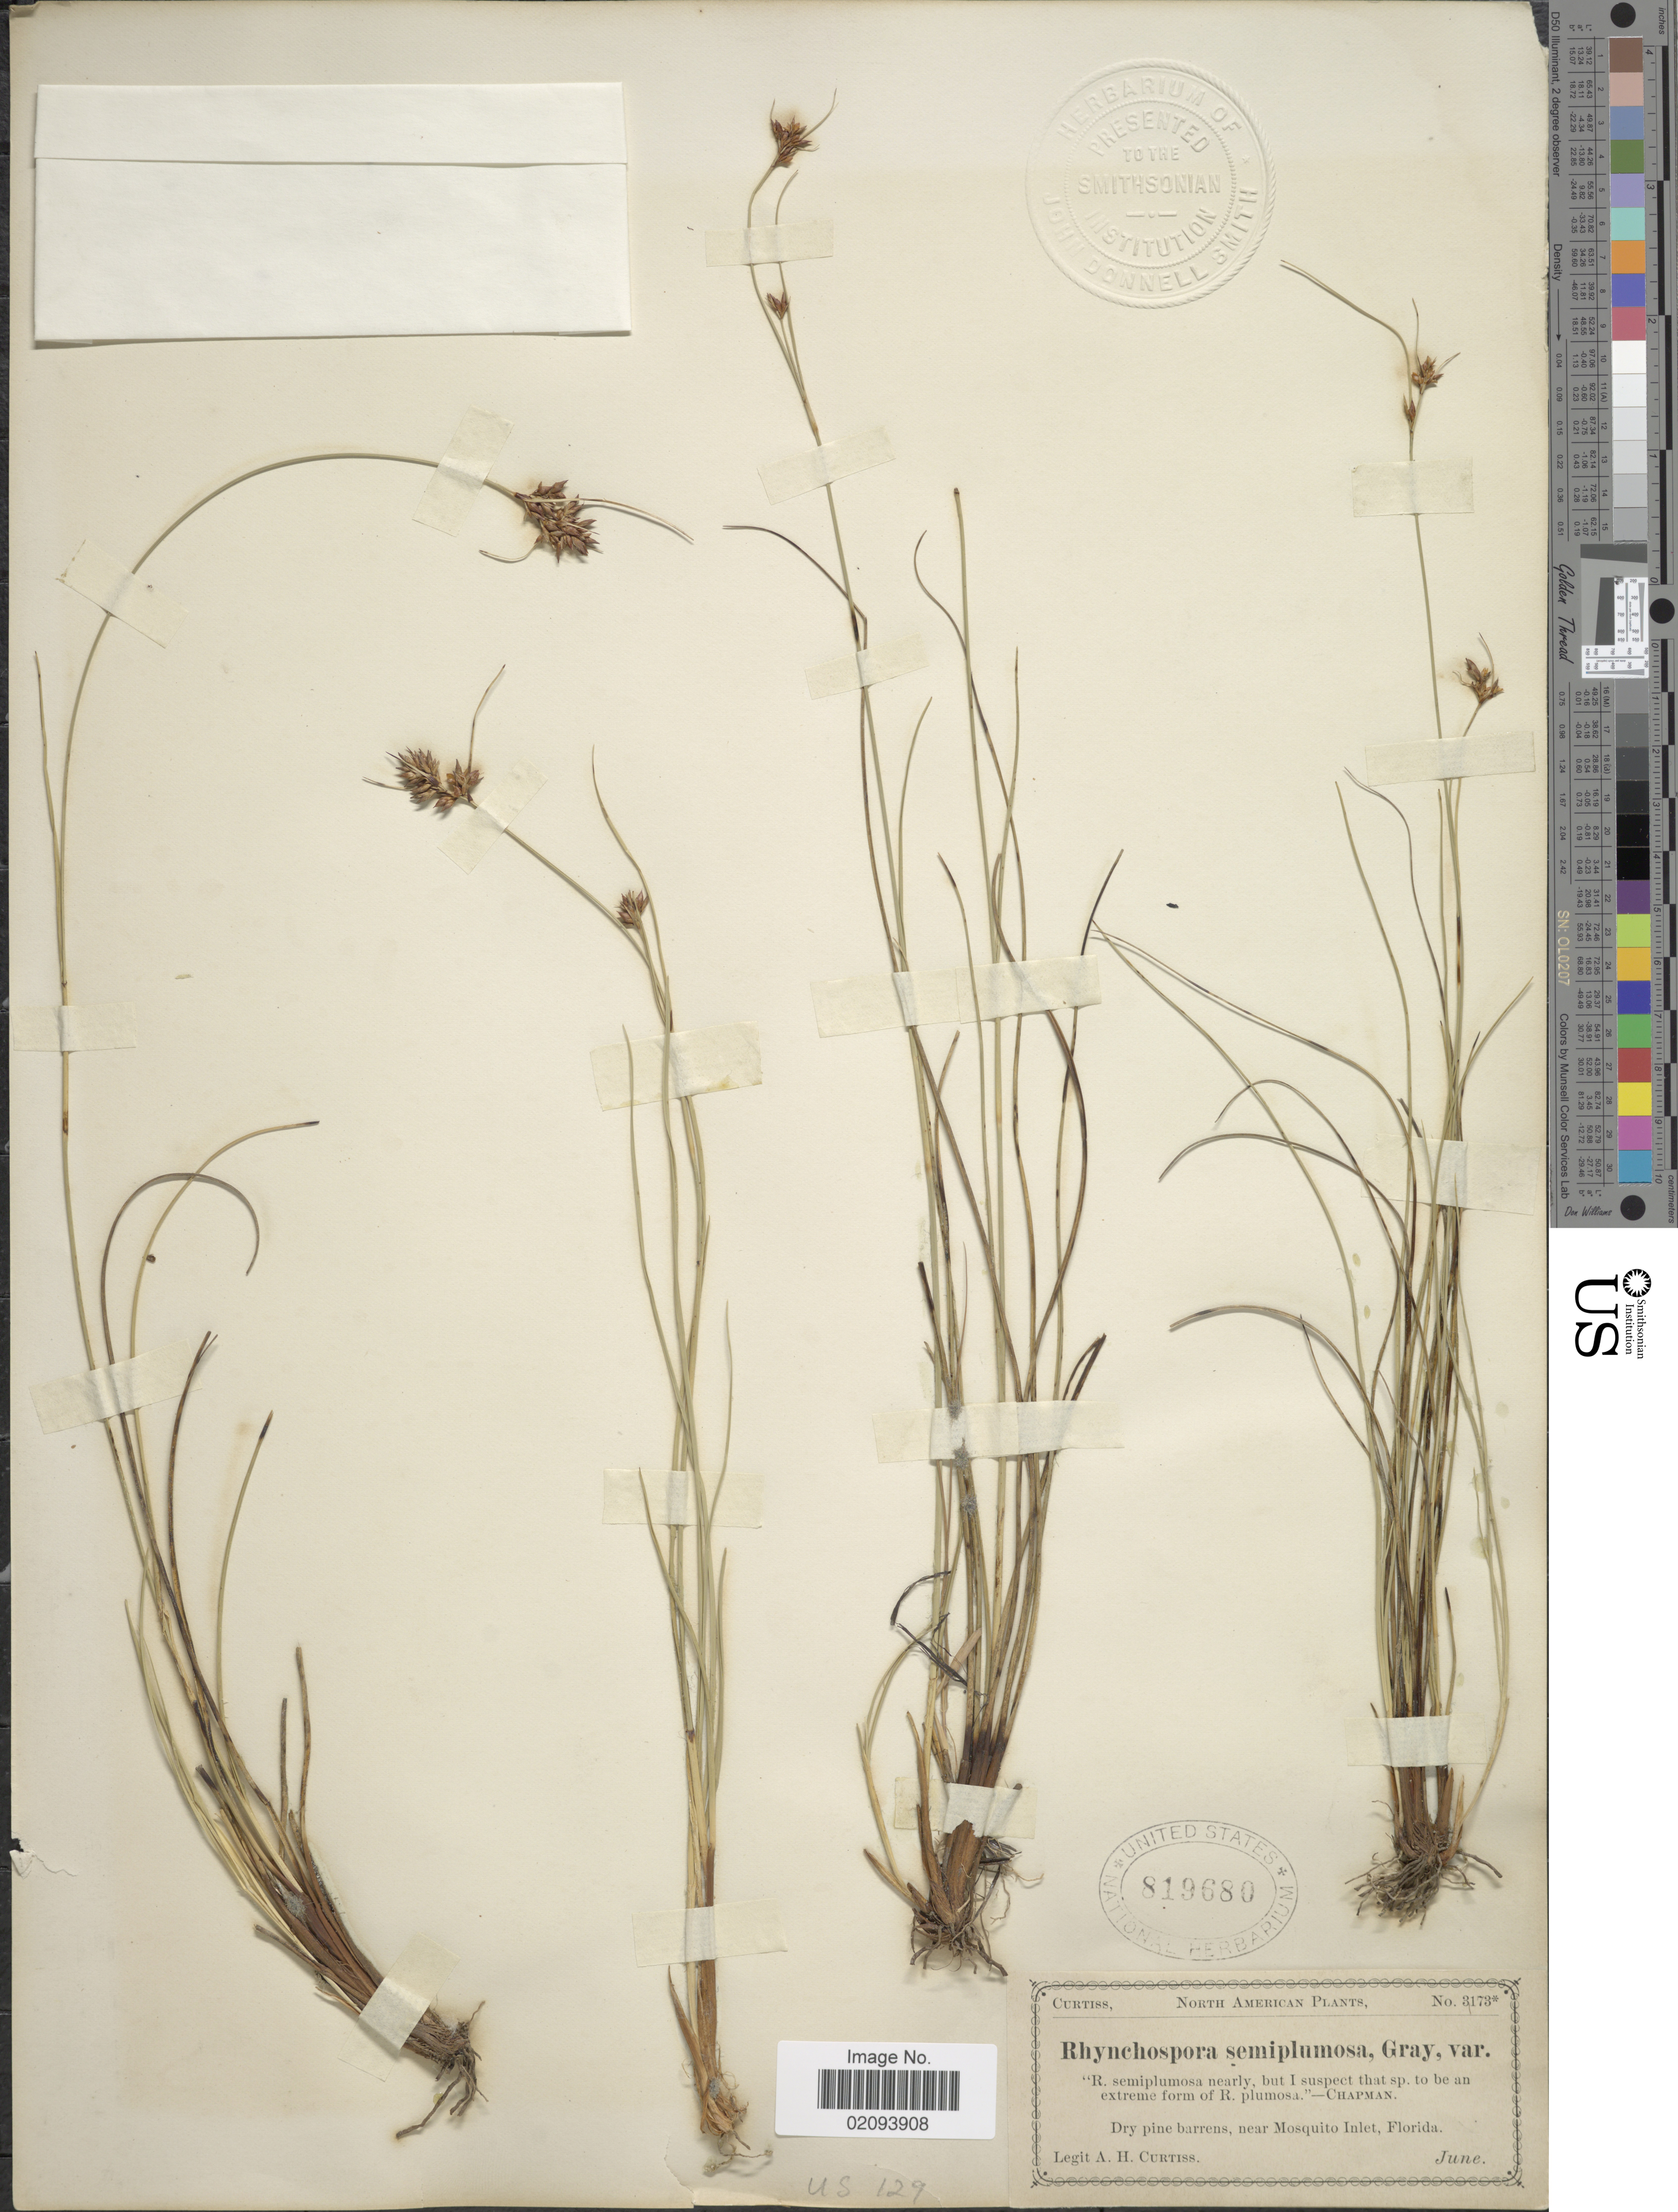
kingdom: Plantae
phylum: Tracheophyta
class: Liliopsida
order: Poales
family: Cyperaceae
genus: Rhynchospora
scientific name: Rhynchospora intermedia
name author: (Chapm.) Britton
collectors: A. H. Curtiss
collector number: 3173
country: United States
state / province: Florida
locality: Dry pine barrens, near Mosquito Inlet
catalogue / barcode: US 819680